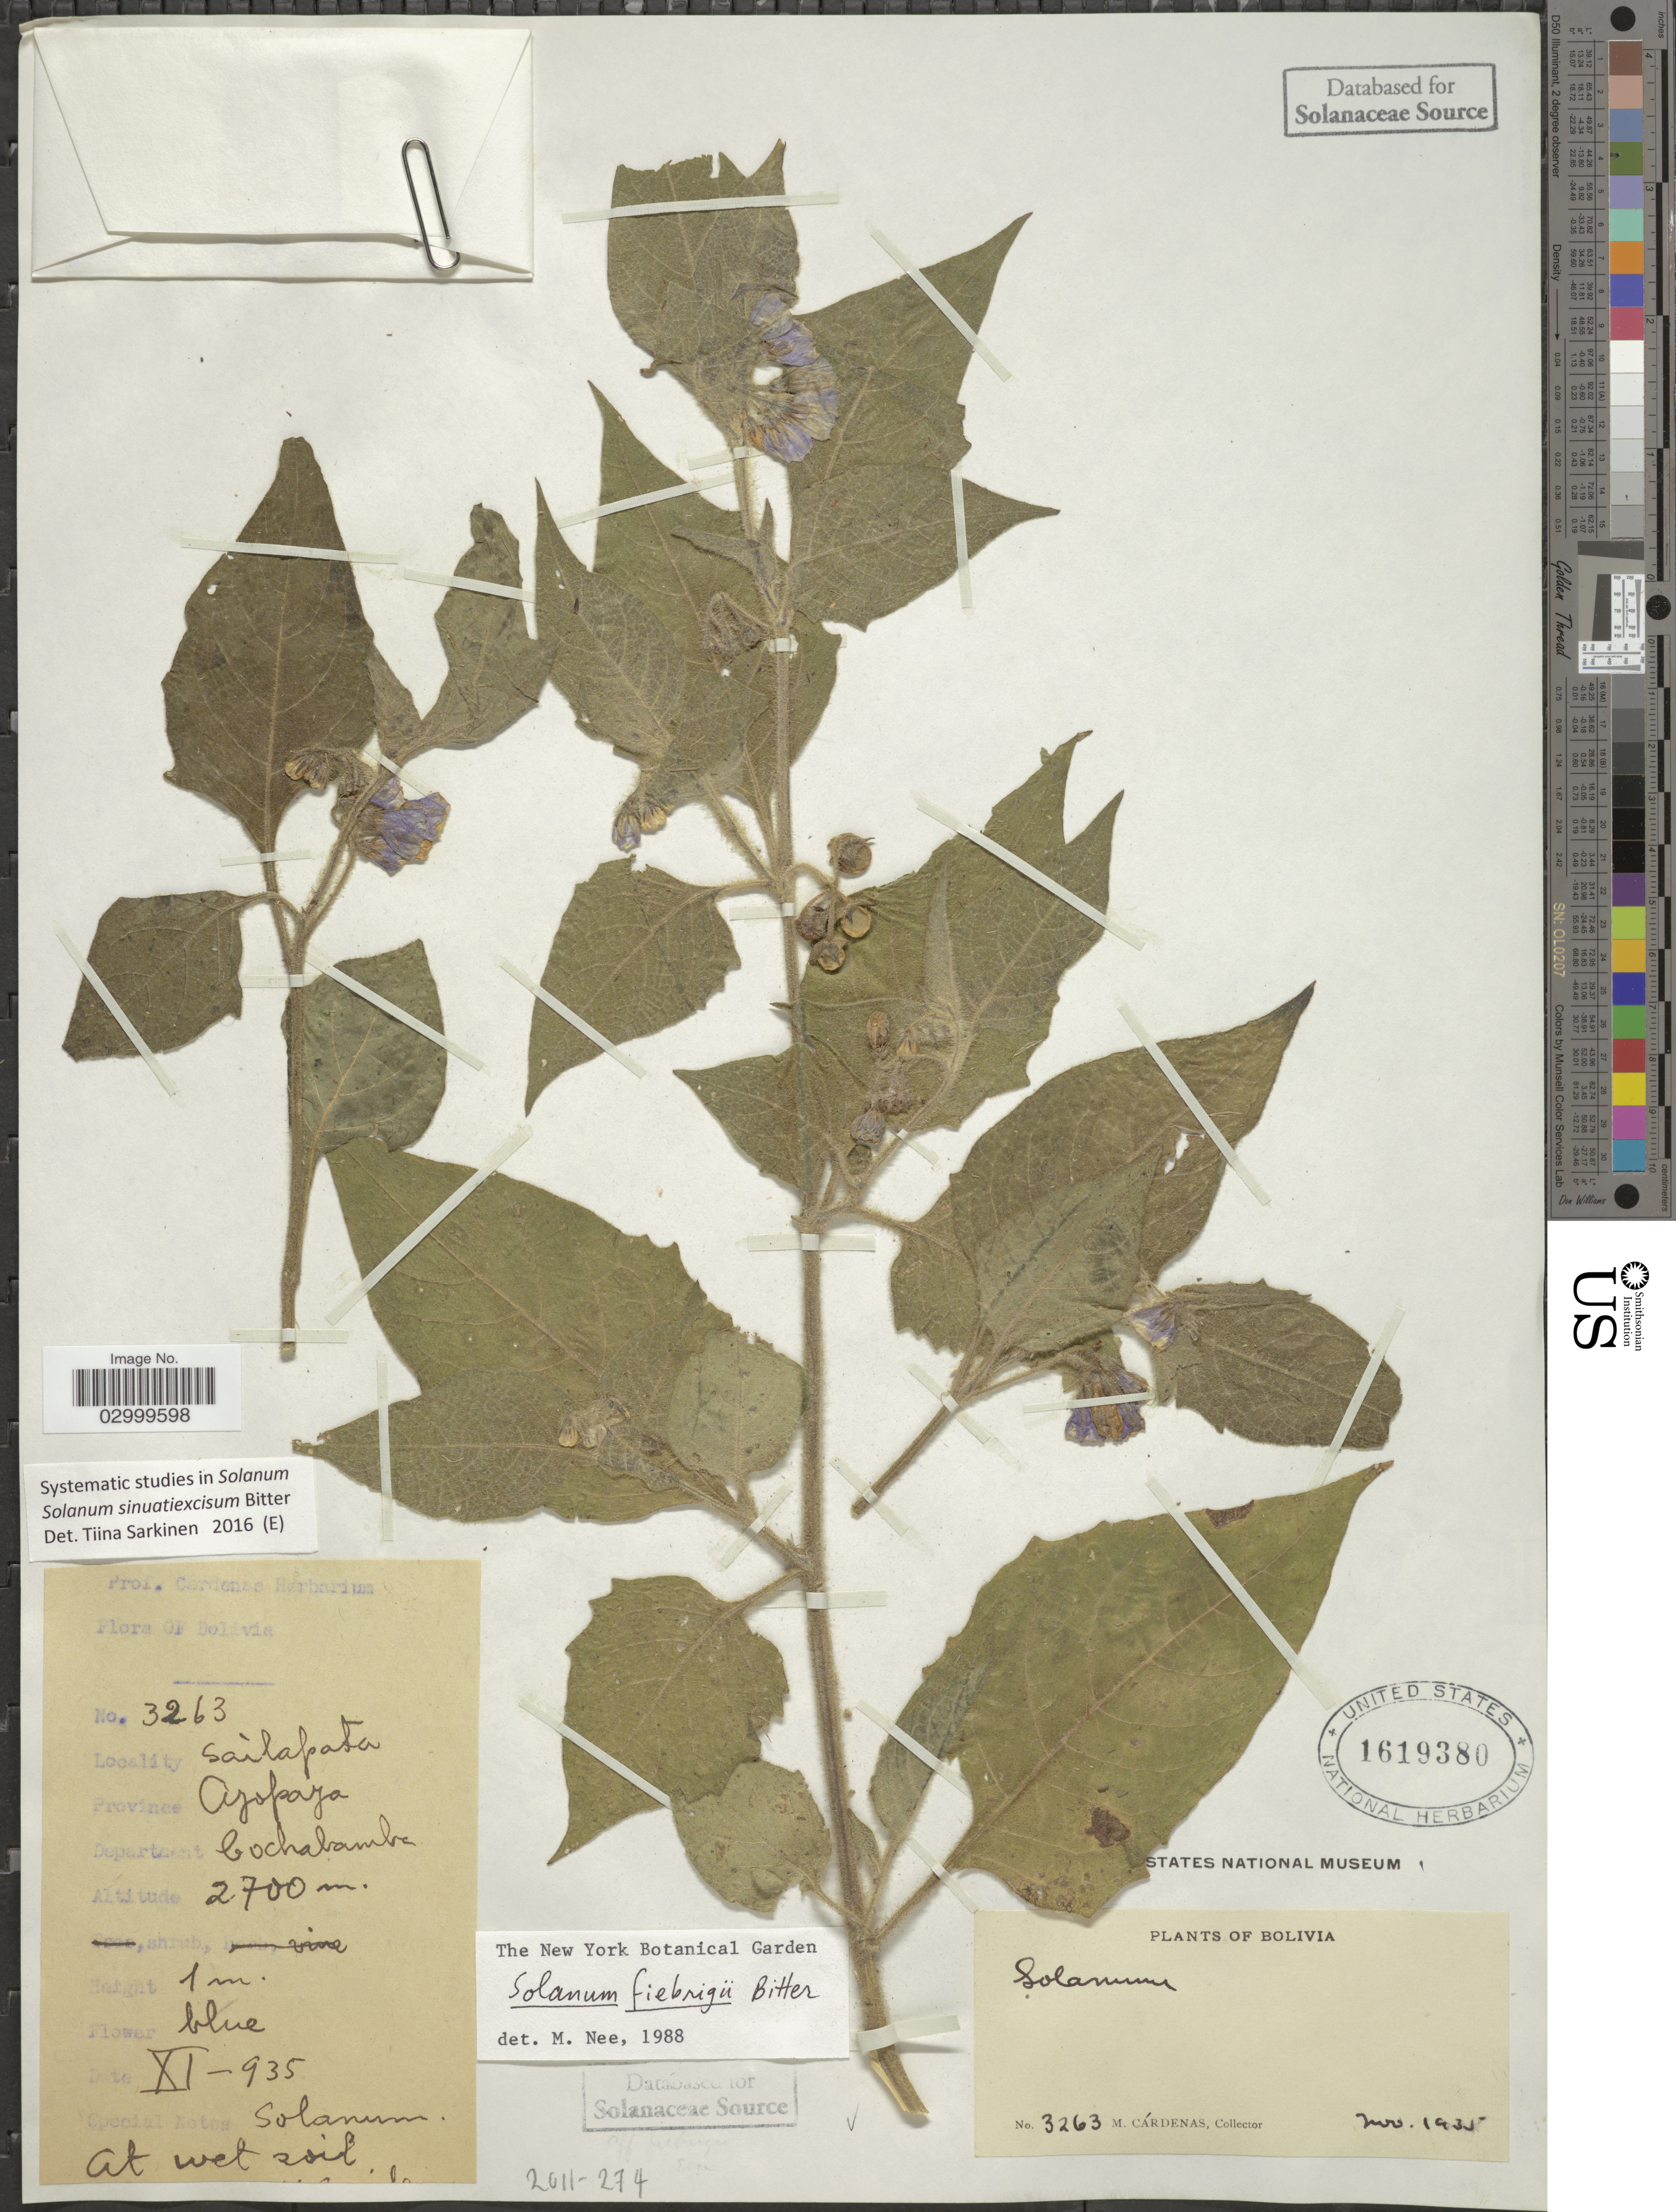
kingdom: Plantae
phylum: Tracheophyta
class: Magnoliopsida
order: Solanales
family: Solanaceae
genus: Solanum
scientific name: Solanum sinuatiexcisum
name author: Bitter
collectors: M. Cárdenas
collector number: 3263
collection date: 1935-11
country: Bolivia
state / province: Cochabamba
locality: Sailapata. Province Ayopaya. Department Cochabamba.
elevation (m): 2700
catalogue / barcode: US 1619380